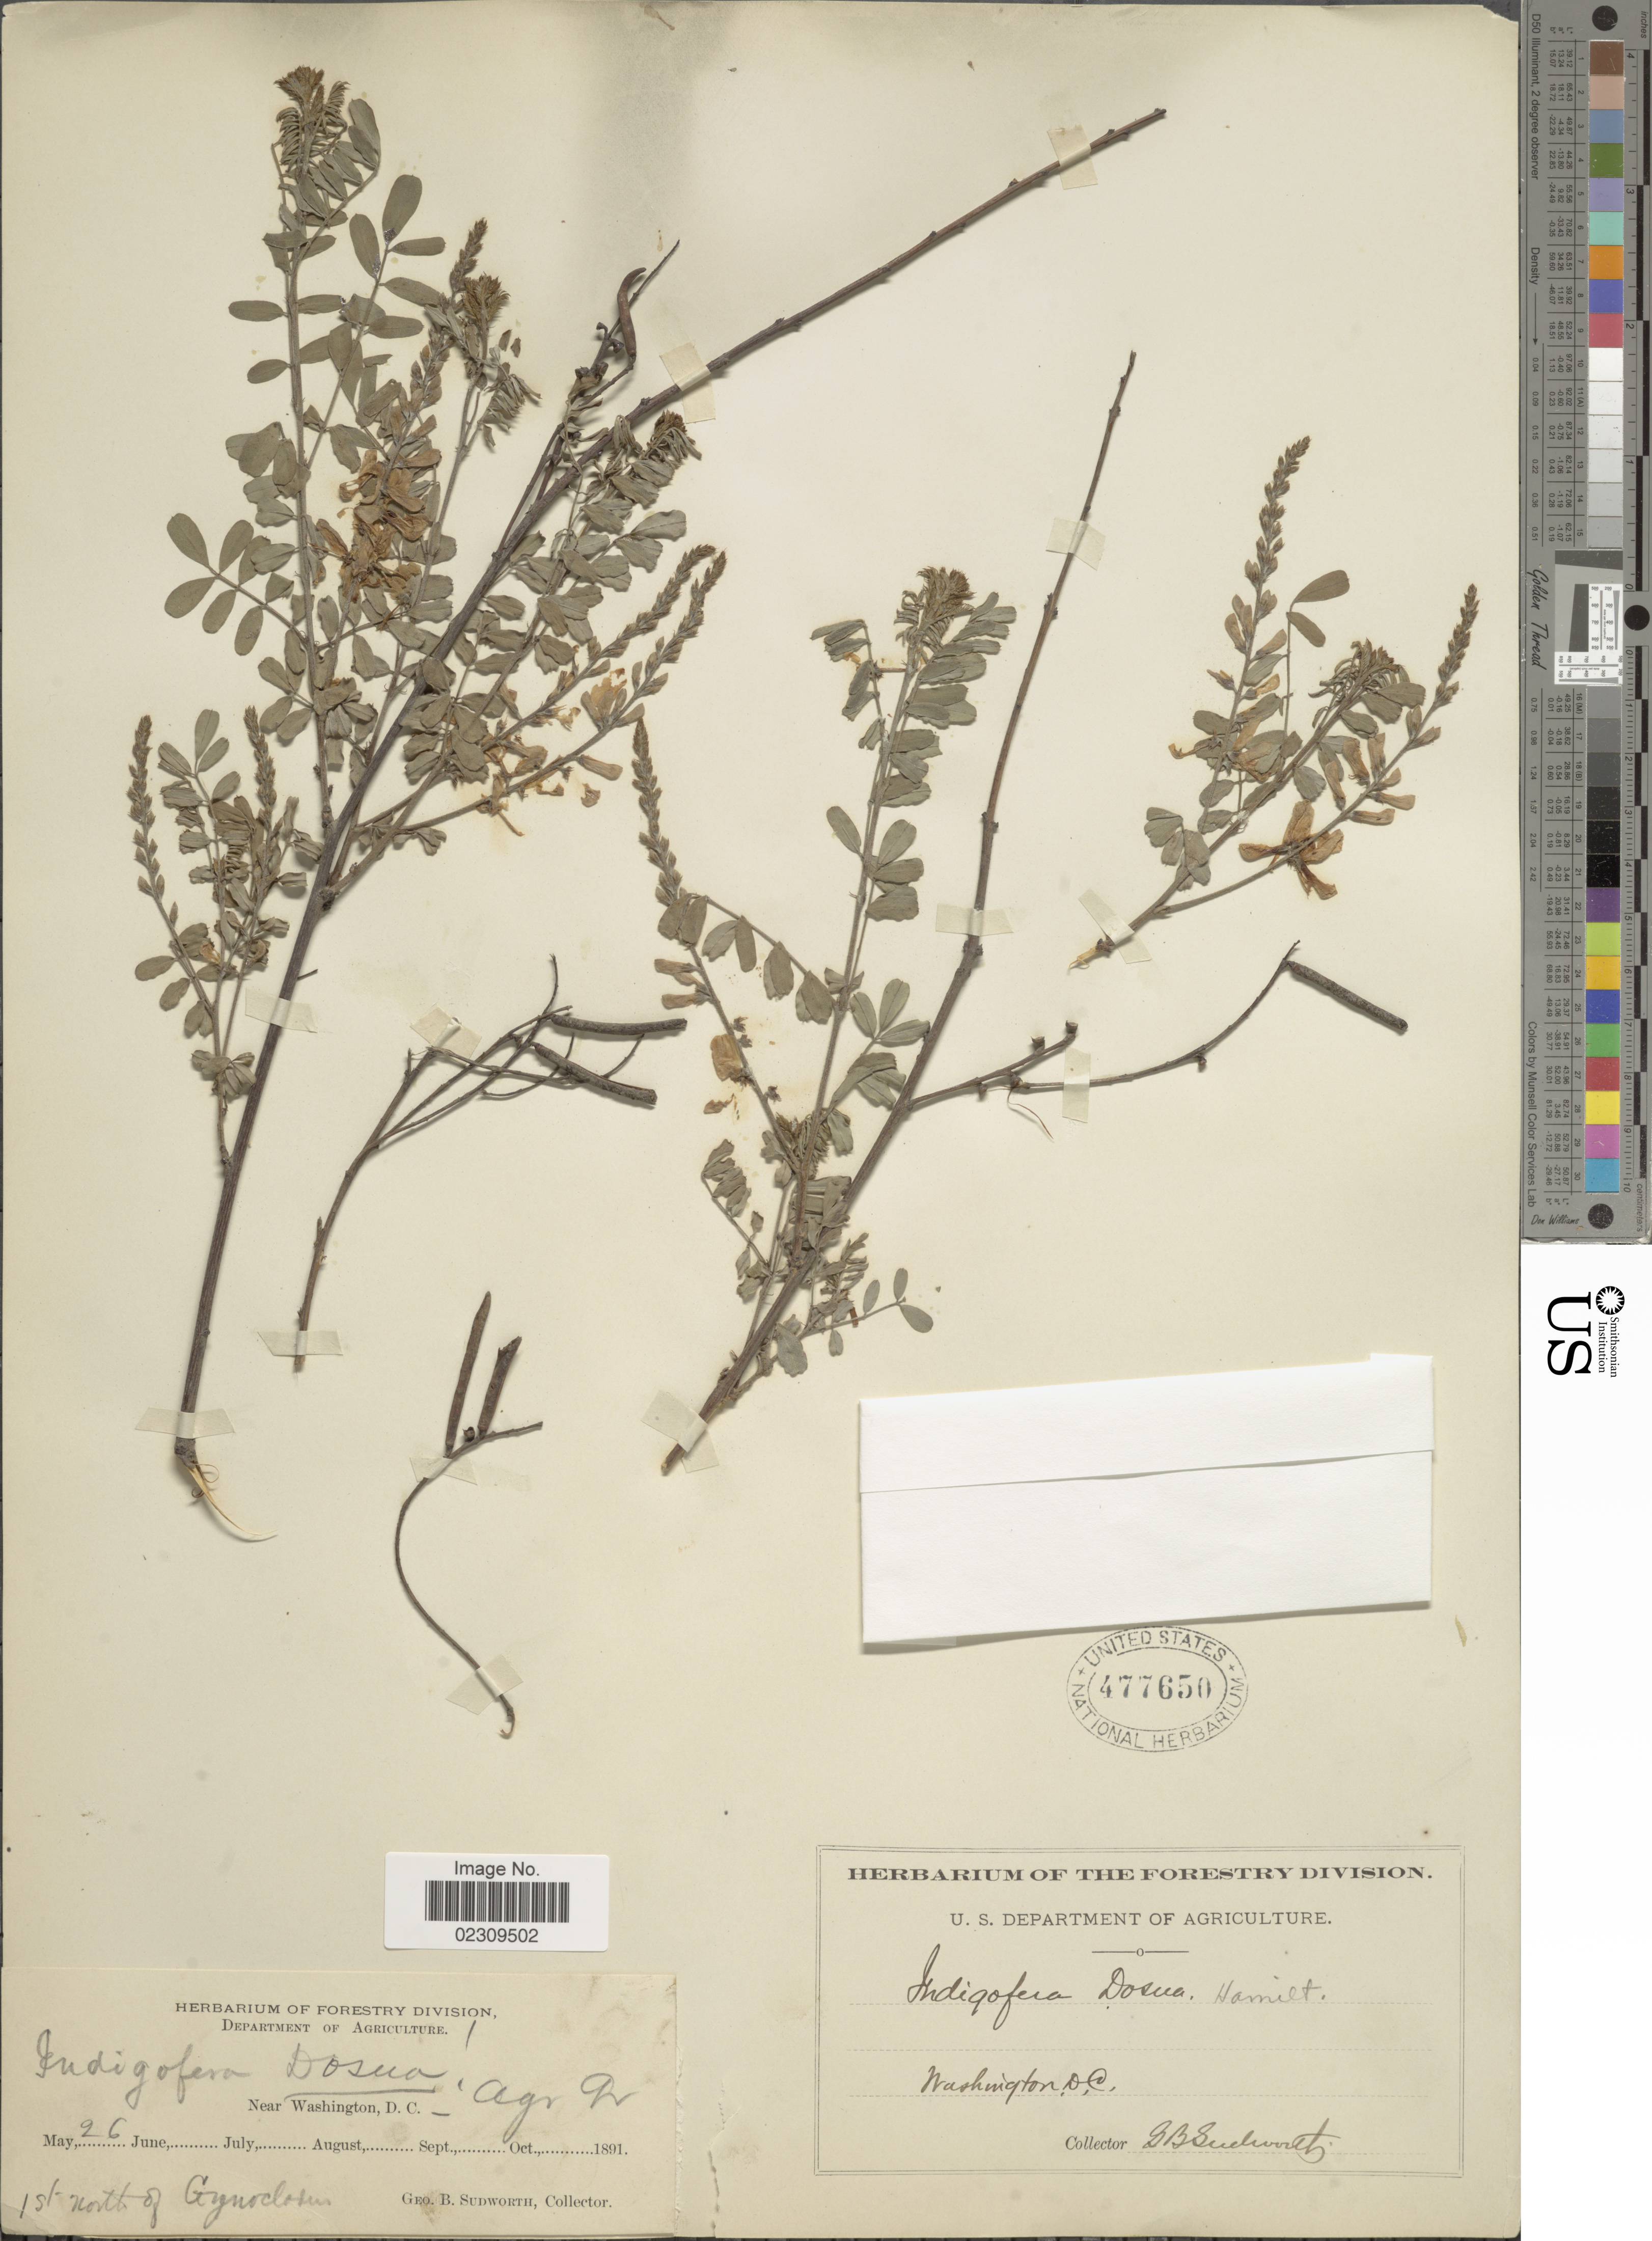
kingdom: Plantae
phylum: Tracheophyta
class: Magnoliopsida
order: Fabales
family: Fabaceae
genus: Indigofera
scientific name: Indigofera dosua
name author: Buch.-Ham. ex D. Don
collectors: G. B. Sudworth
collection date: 1891-05-26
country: United States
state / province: District of Columbia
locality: Near Washington, D.C.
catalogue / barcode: US 477650